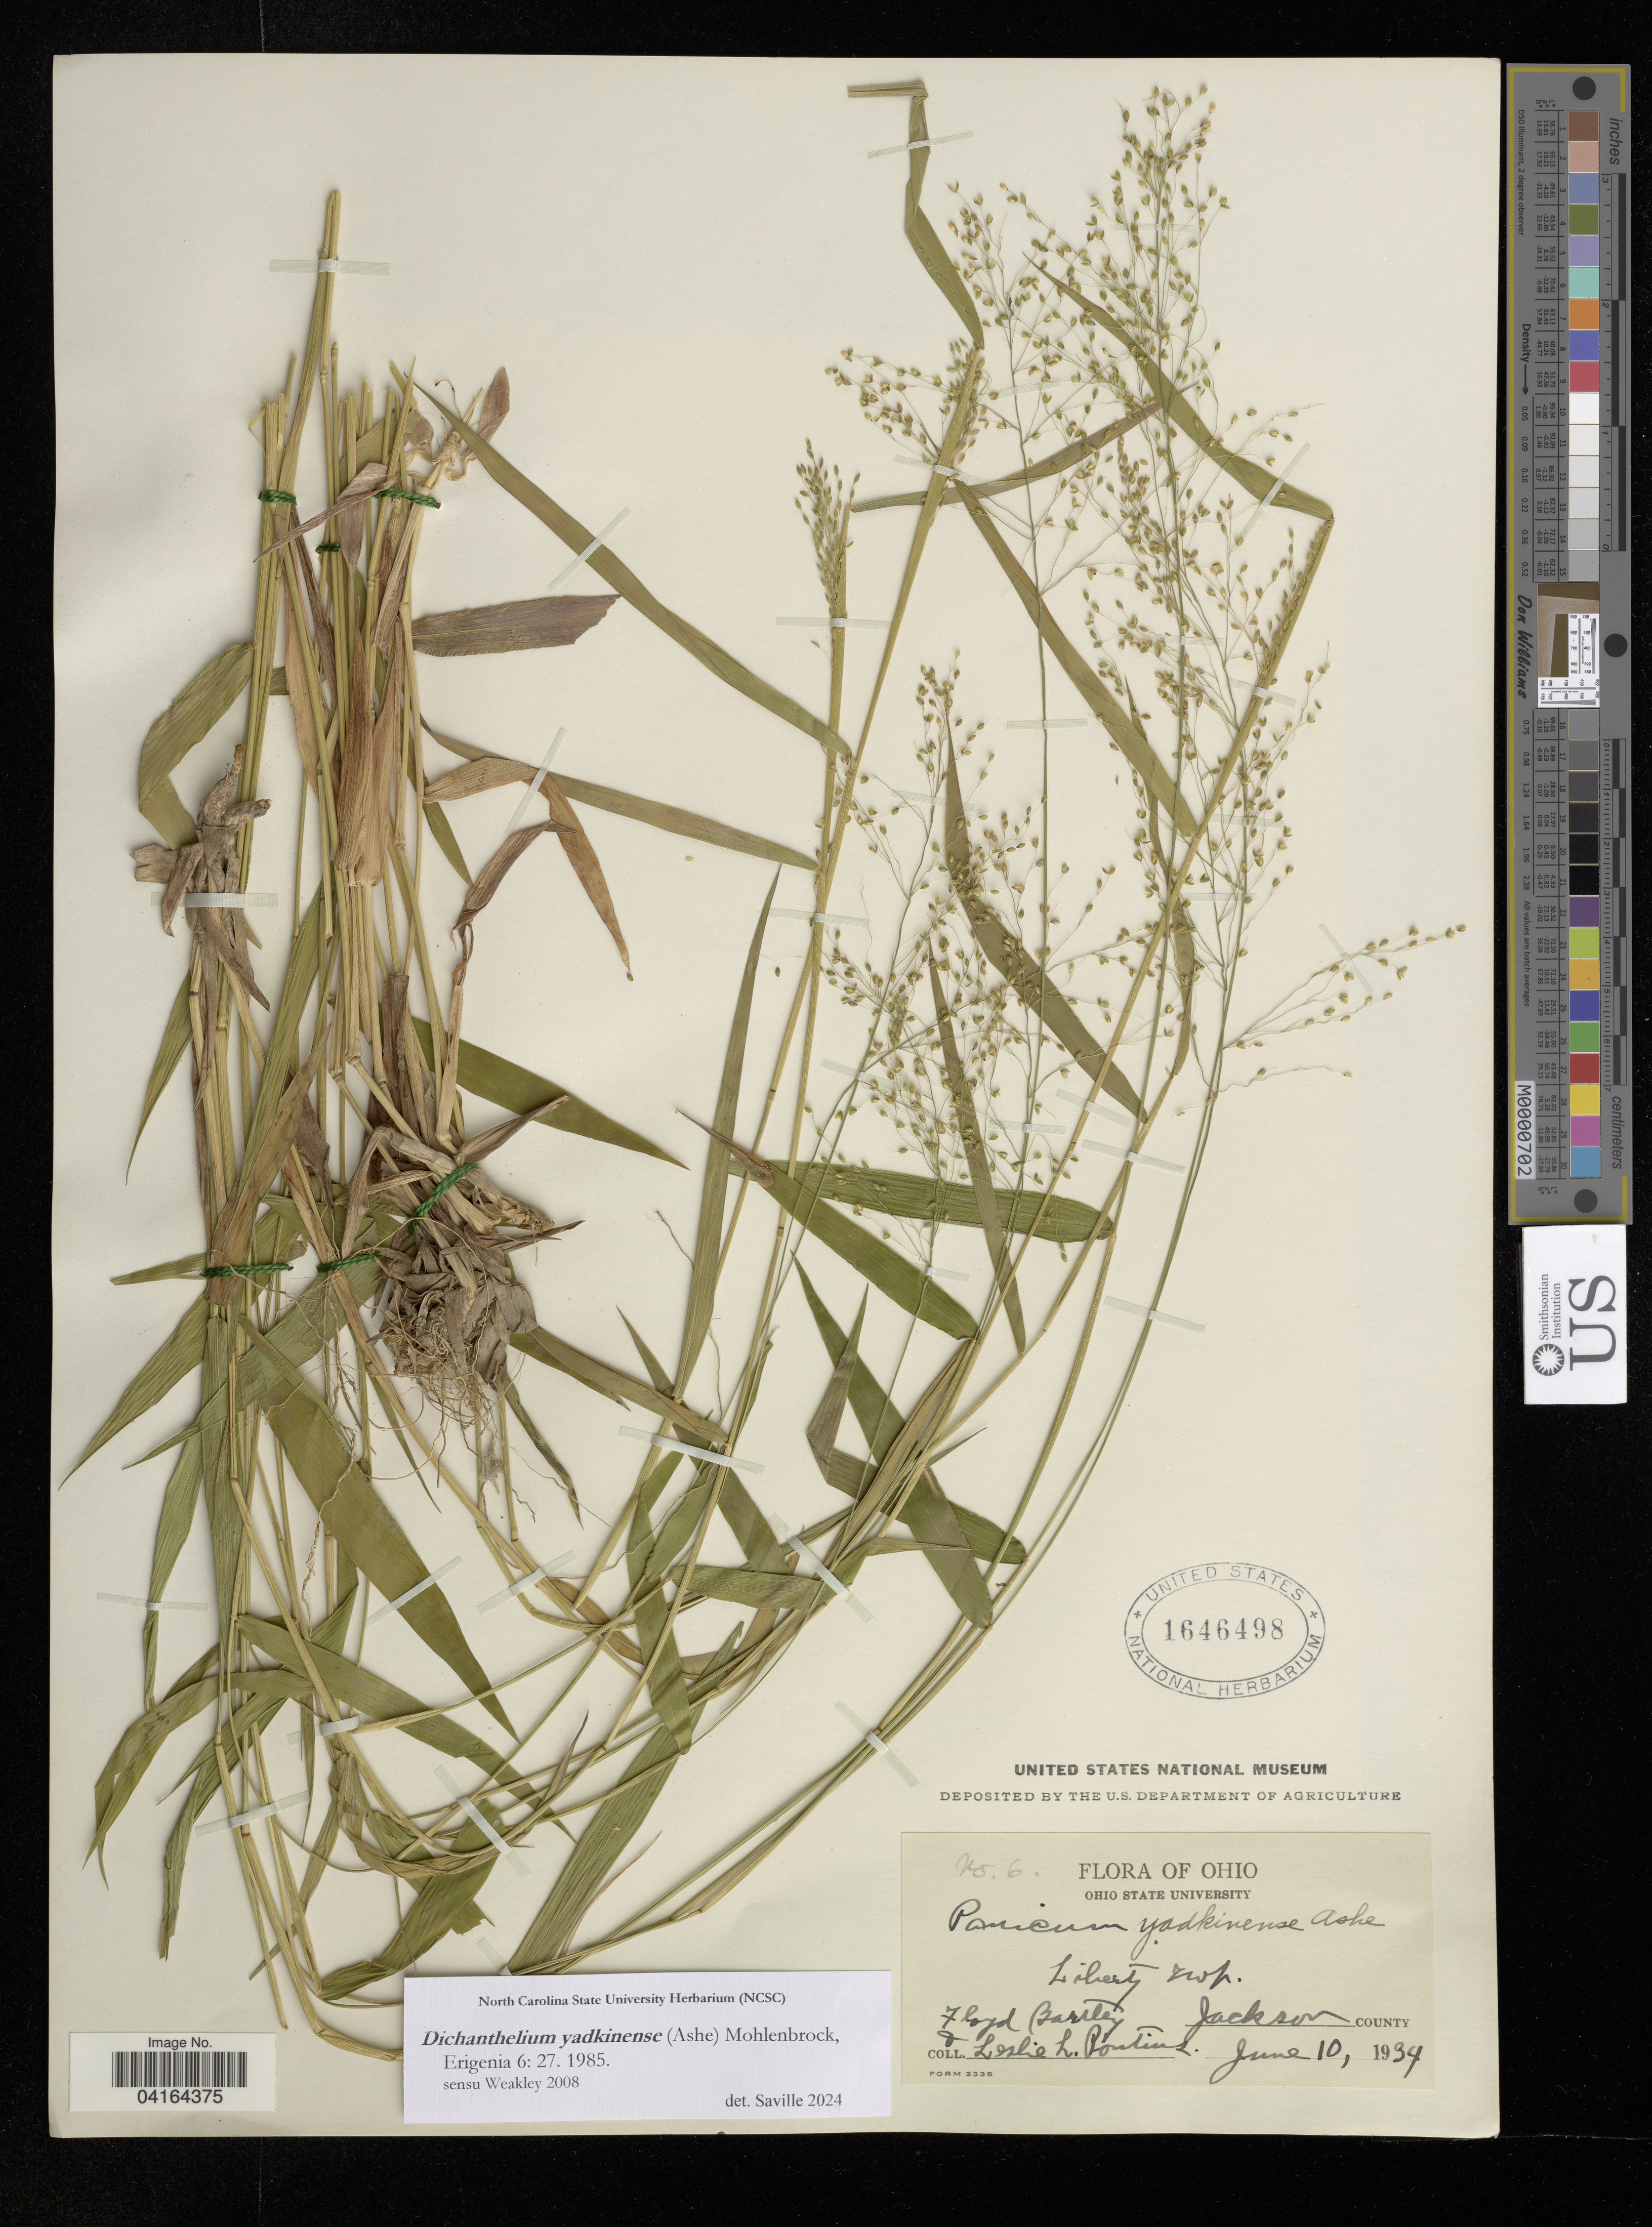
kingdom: Plantae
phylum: Tracheophyta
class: Liliopsida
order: Poales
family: Poaceae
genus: Dichanthelium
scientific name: Dichanthelium yadkinense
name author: (Ashe) Mohlenbr.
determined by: Saville, A. C., (NCSC), North Carolina State University (UNITED STATES)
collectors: F. Bartley & L. Pontius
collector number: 6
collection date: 1934-06-10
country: United States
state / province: Ohio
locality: Liberty Twp. Jackson County.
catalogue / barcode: US 1646498